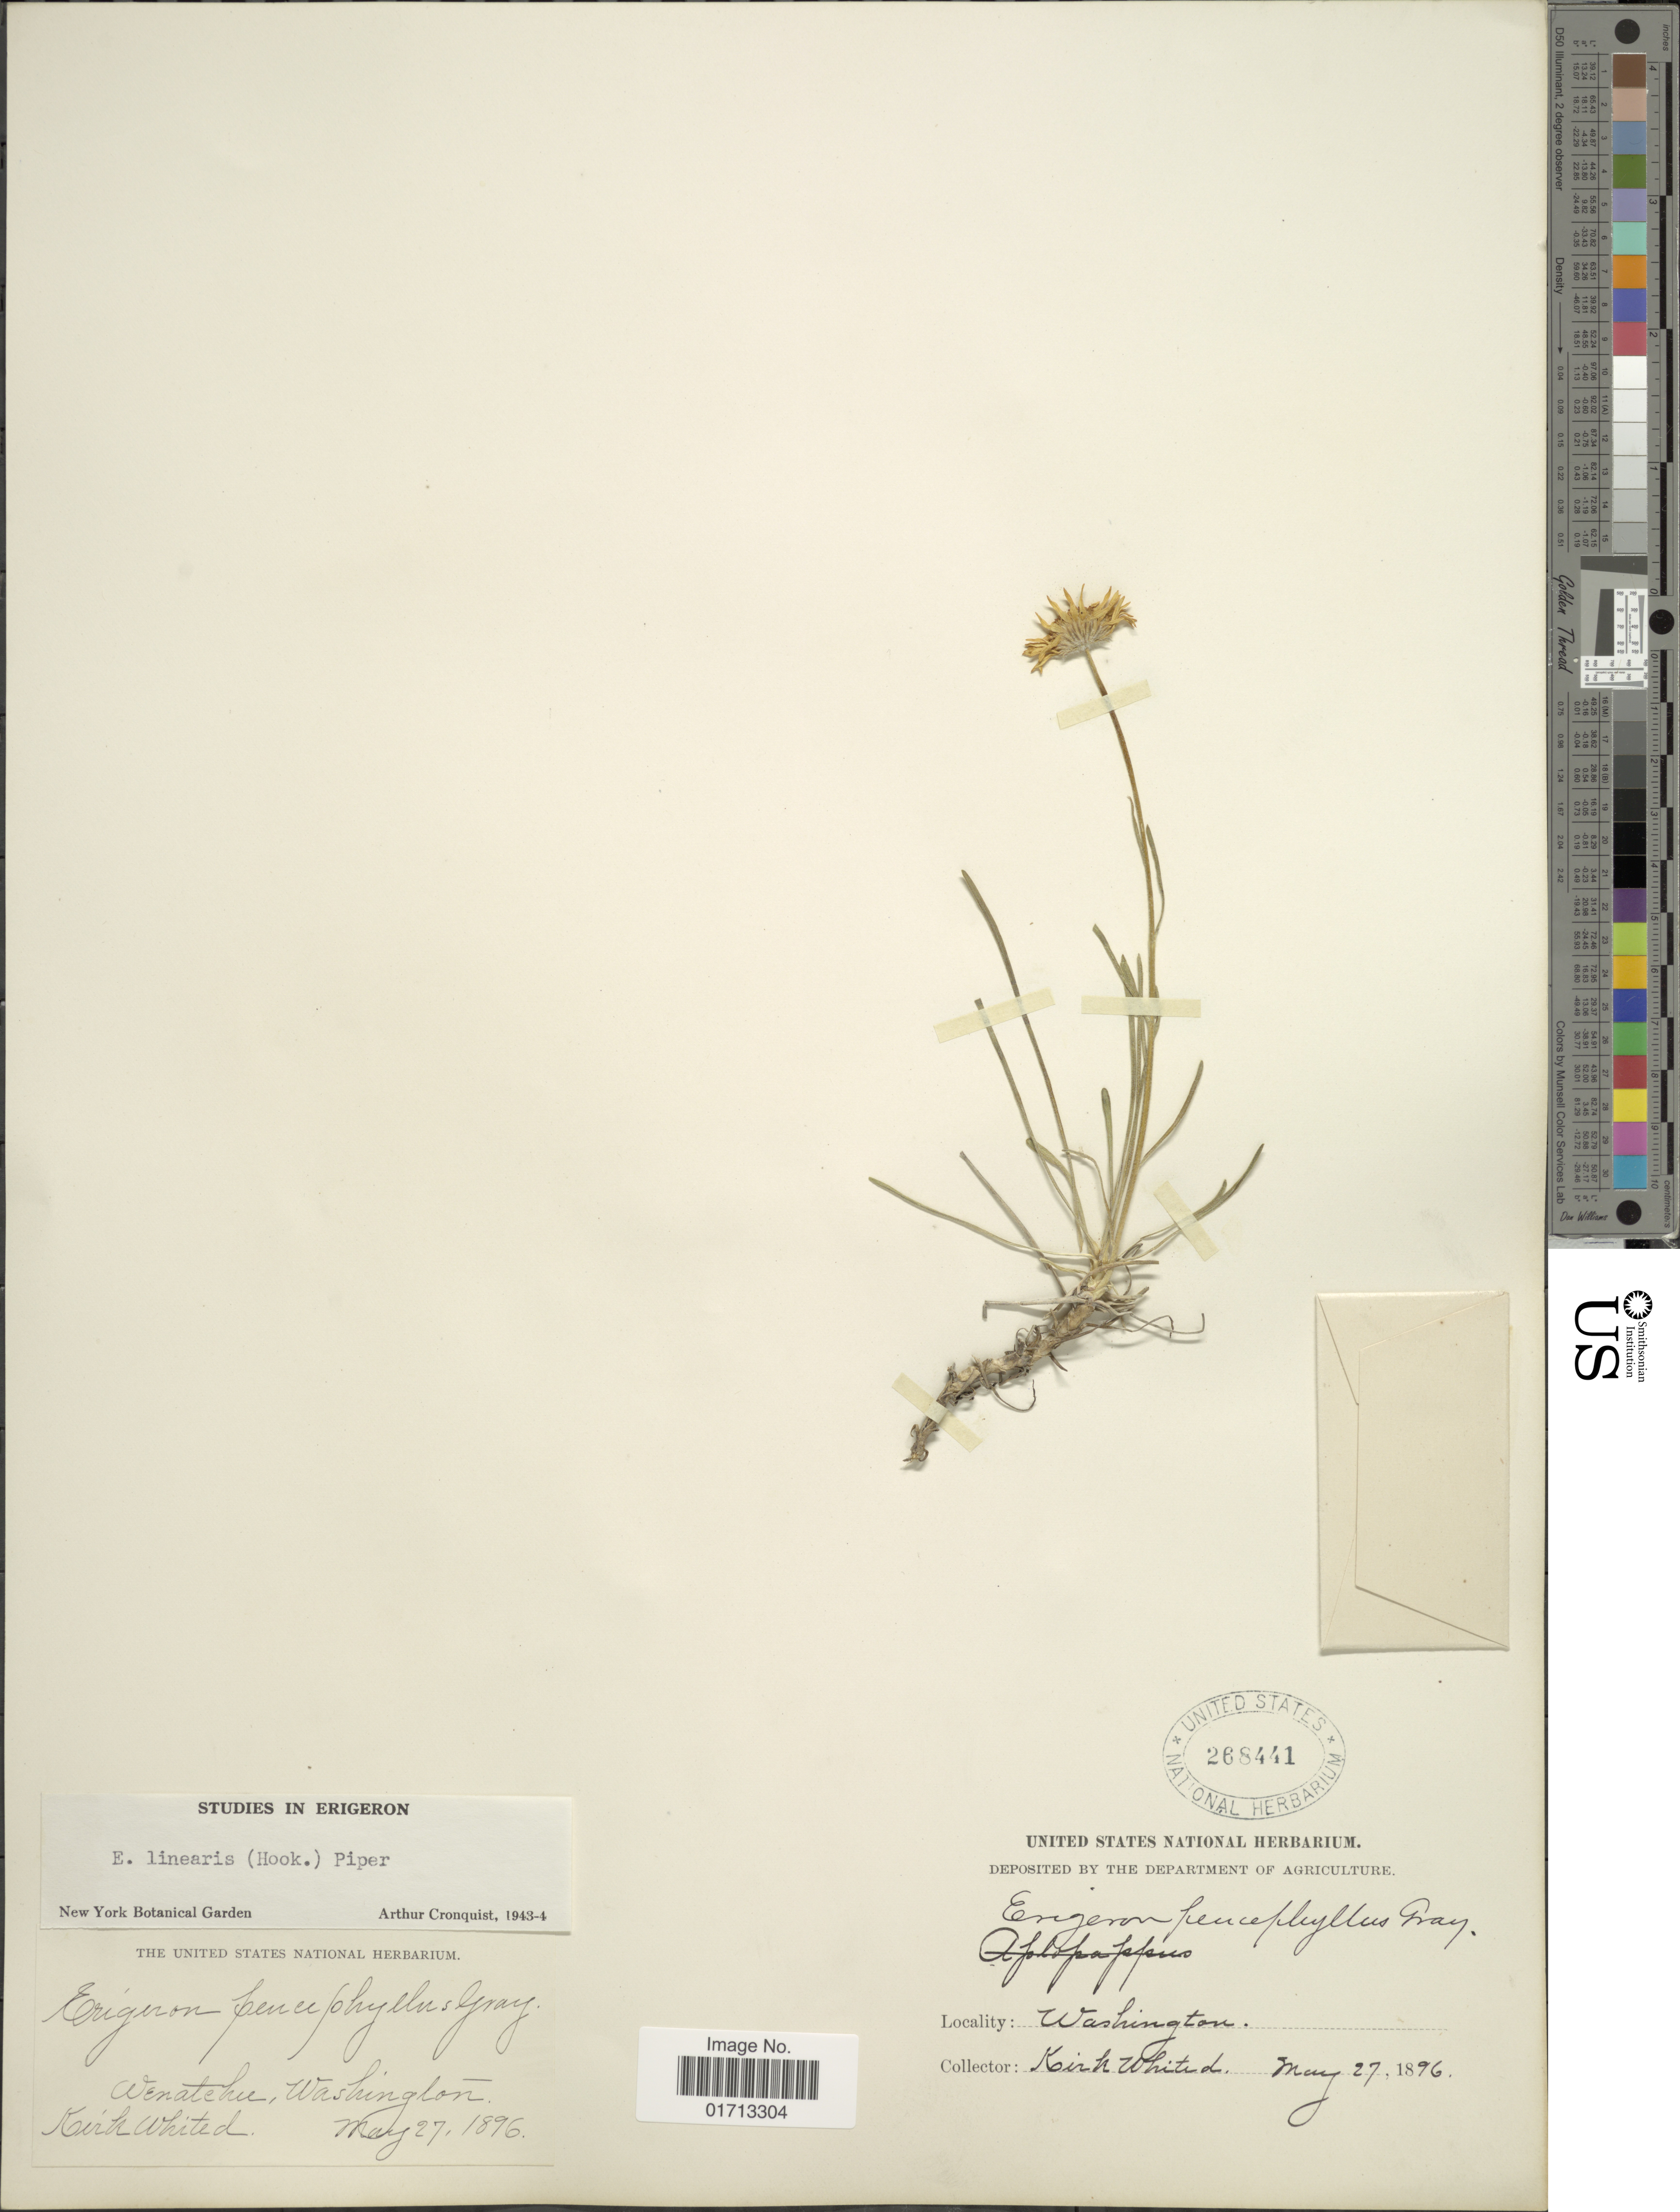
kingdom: Plantae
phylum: Tracheophyta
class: Magnoliopsida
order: Asterales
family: Asteraceae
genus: Erigeron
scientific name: Erigeron linearis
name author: (Hook.) Piper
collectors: K. Whited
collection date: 1896-05-27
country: United States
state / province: Washington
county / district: Chelan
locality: Wenatchee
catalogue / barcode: US 268441